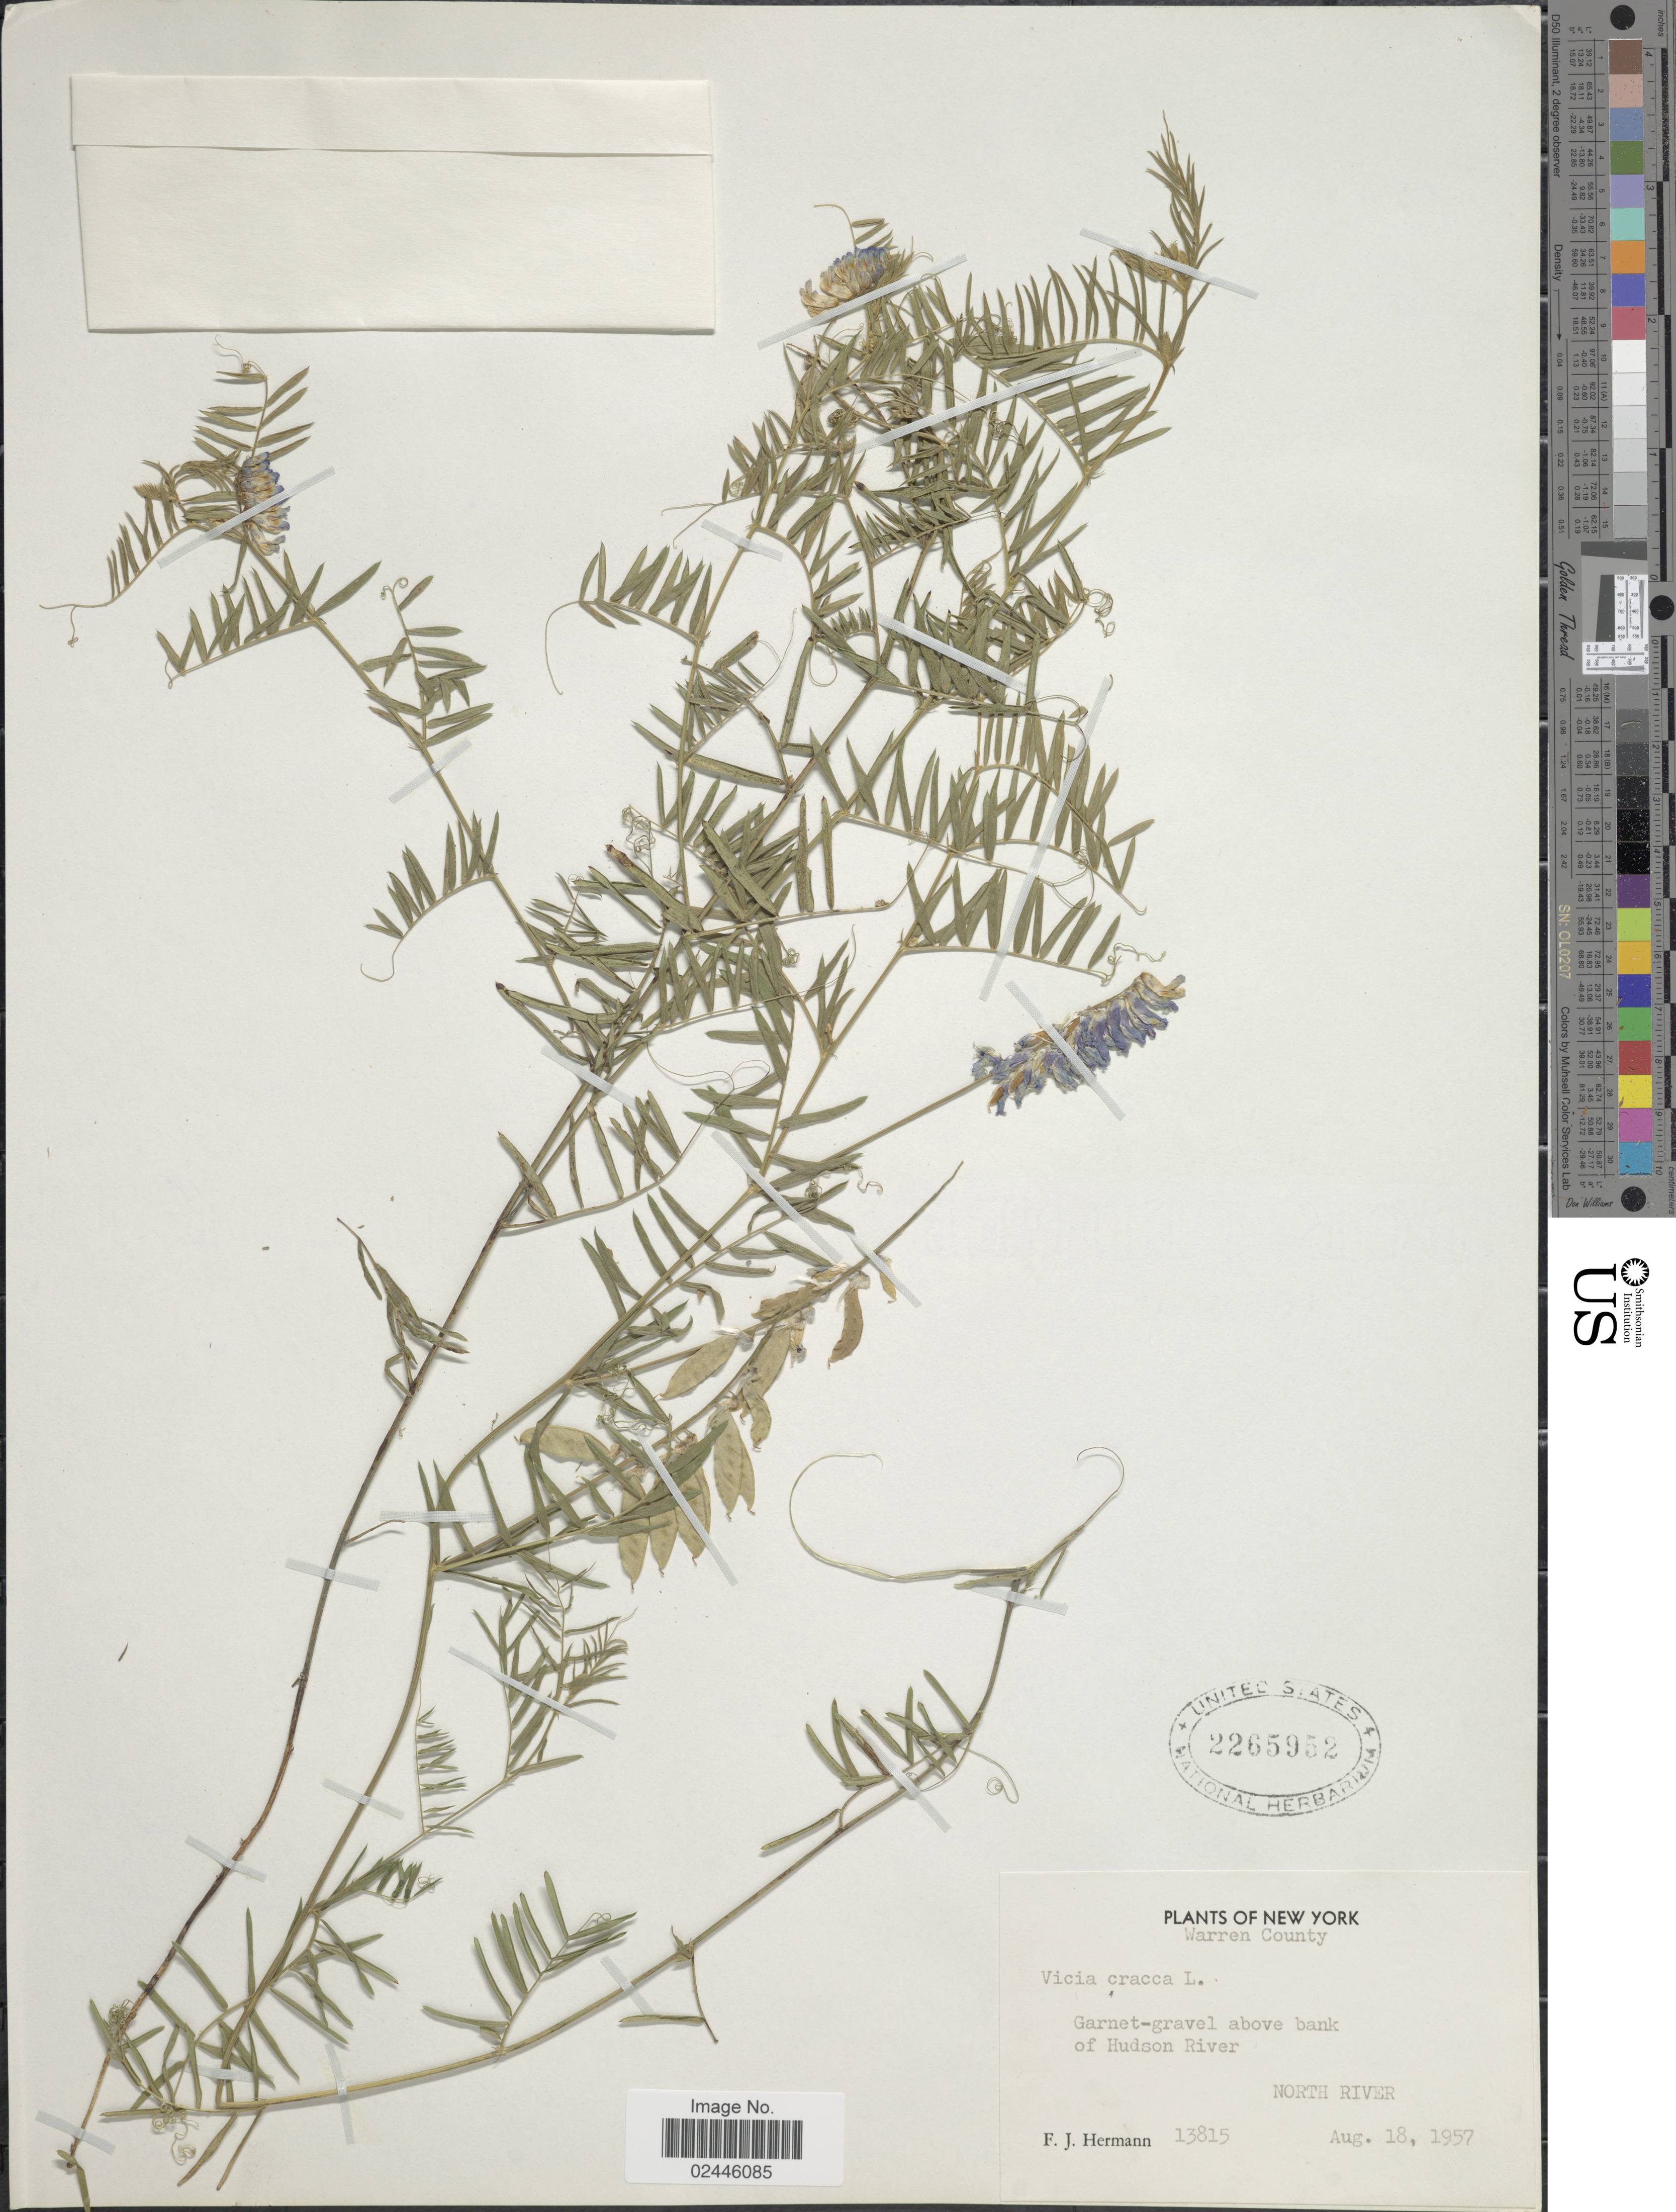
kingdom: Plantae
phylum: Tracheophyta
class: Magnoliopsida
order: Fabales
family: Fabaceae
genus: Vicia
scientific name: Vicia cracca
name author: L.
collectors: F. J. Hermann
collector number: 13815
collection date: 1957-08-18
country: United States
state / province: New York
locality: Warren County, Garnet-gravel above bank of Hudson River, North River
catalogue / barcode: US 2265952